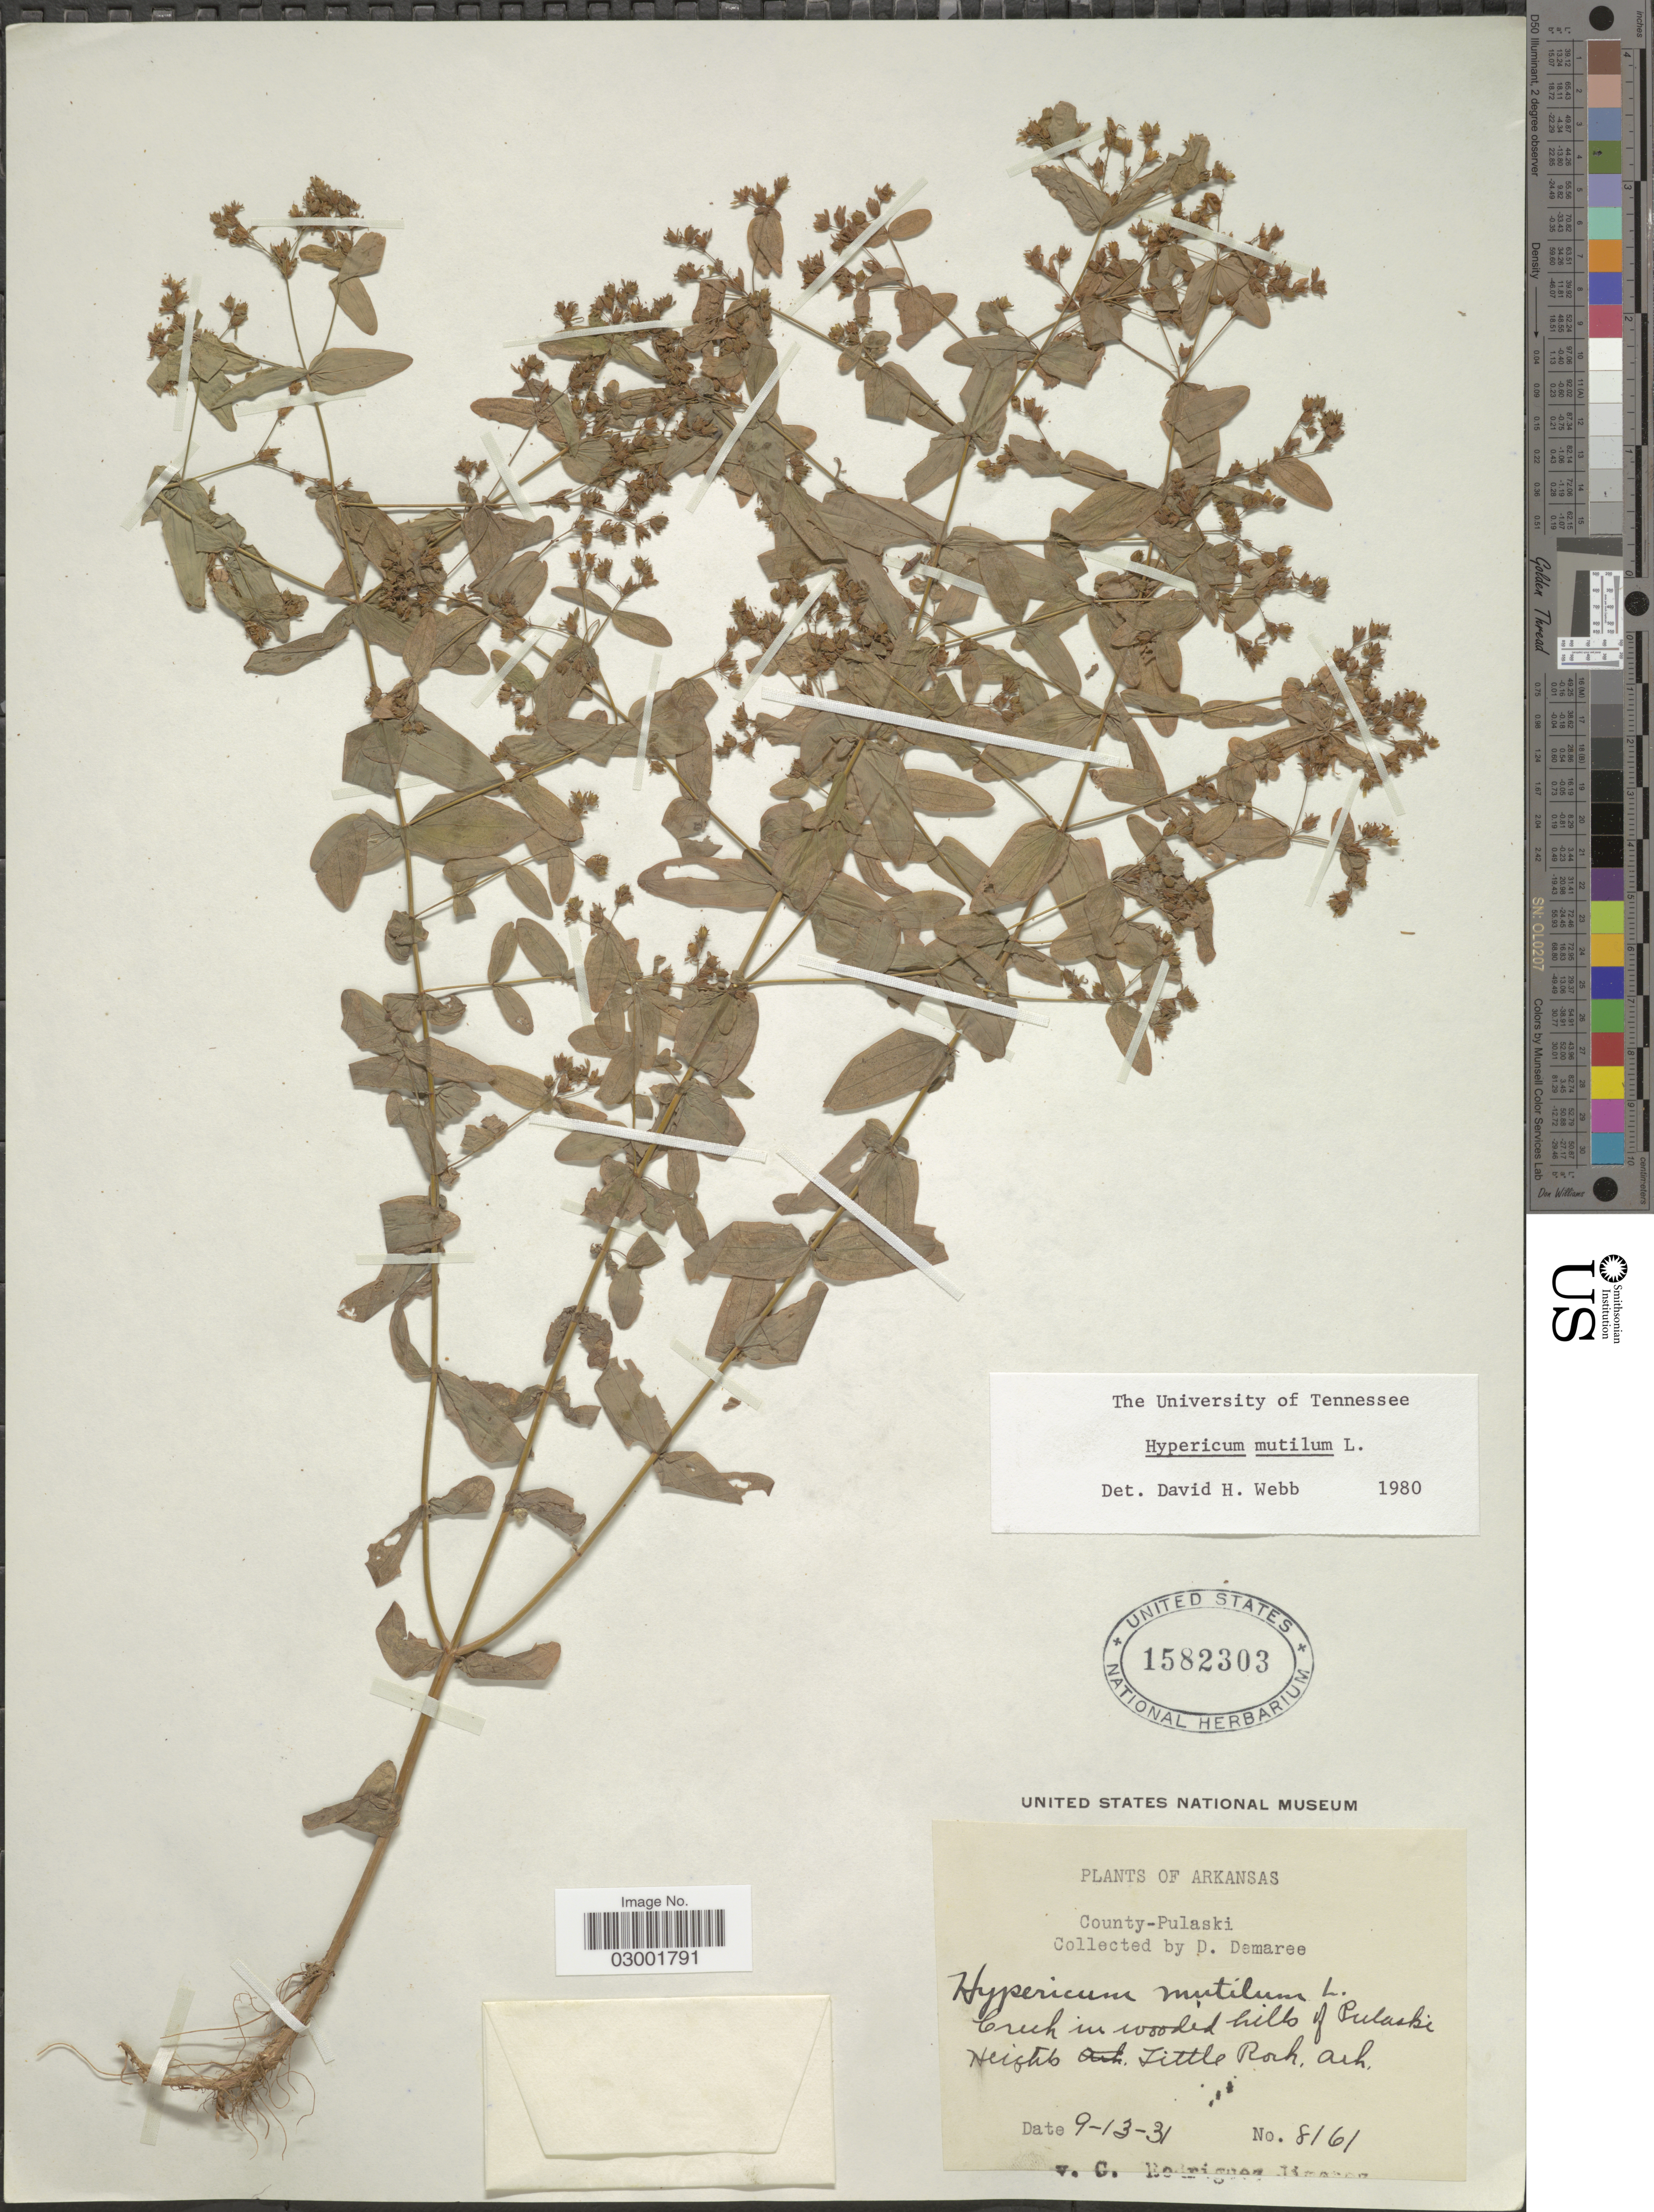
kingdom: Plantae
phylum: Tracheophyta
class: Magnoliopsida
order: Malpighiales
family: Hypericaceae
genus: Hypericum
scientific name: Hypericum mutilum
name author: L.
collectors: D. Demaree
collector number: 8161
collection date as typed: Transcribed d/m/y: 13/9/31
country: United States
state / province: Arkansas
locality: County-Pulaski. Creek in wooded hills of Pulaski Heights Little Rock, Ark.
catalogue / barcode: US 1582303